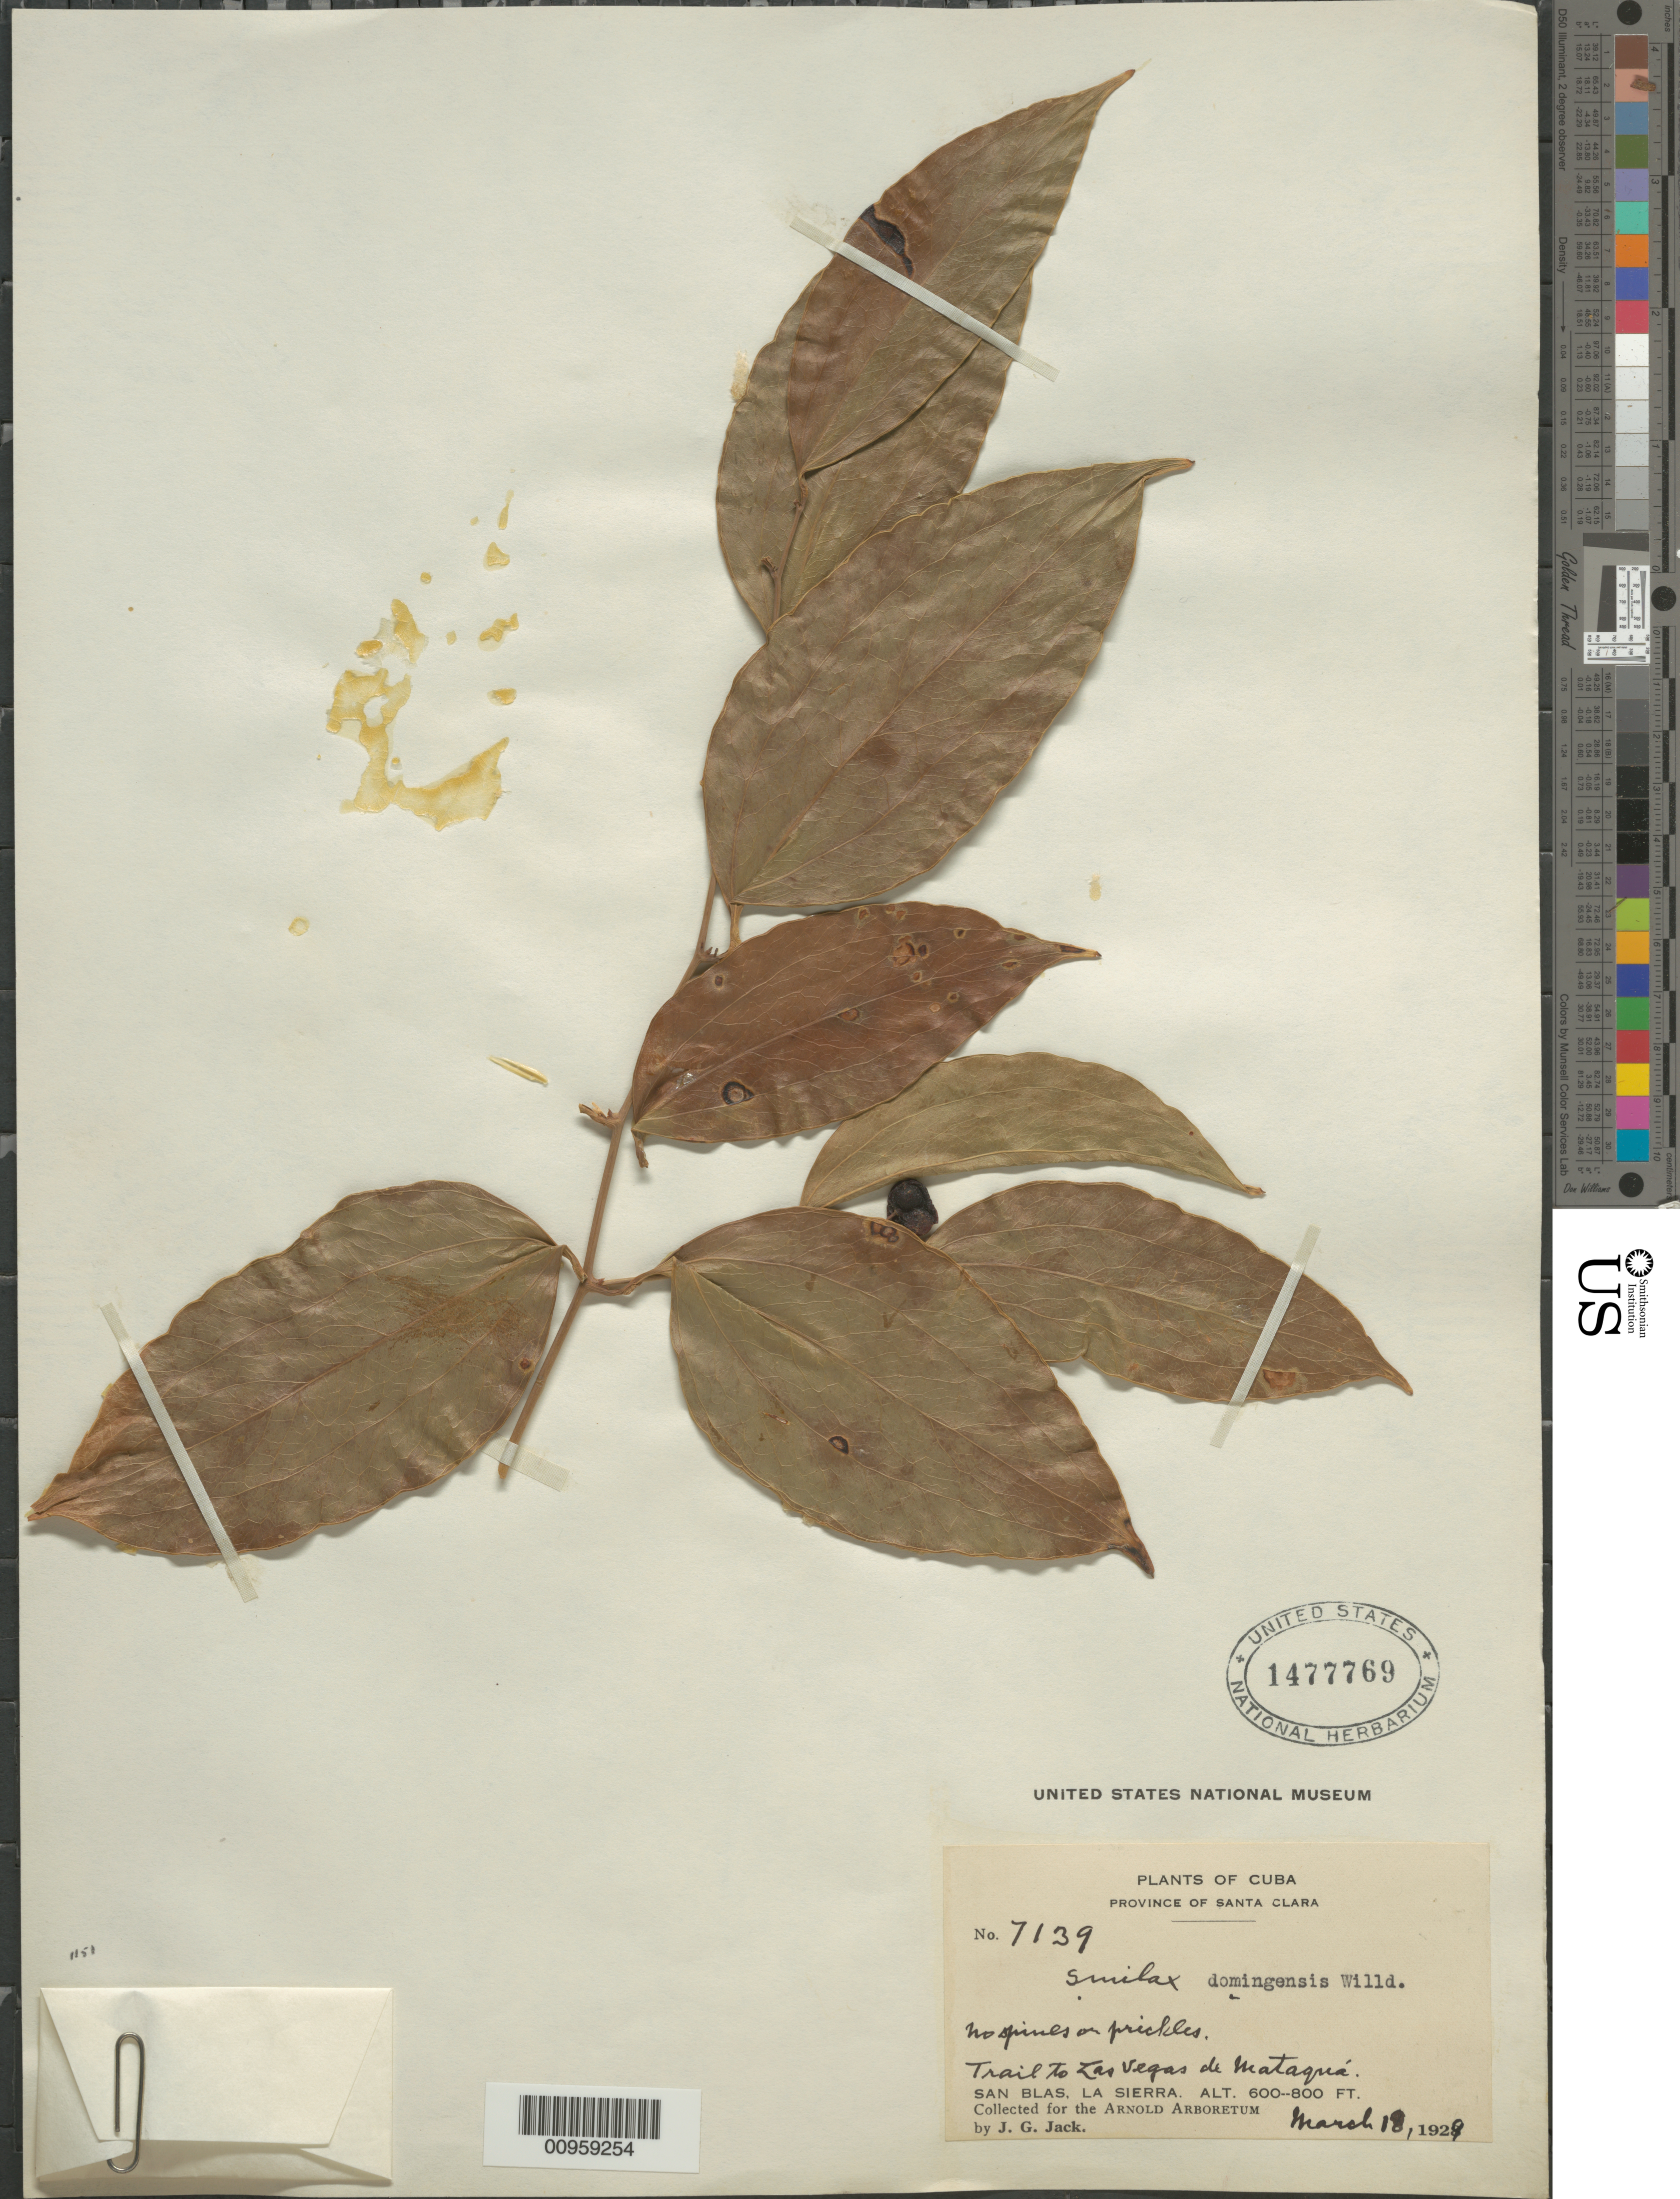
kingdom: Plantae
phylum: Tracheophyta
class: Liliopsida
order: Liliales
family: Smilacaceae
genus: Smilax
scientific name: Smilax domingensis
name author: Willd.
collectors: J. G. Jack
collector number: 7139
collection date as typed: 18 Mar 1929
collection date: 1929-03-18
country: Cuba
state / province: Las Villas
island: Cuba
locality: San Blas, La Sierra, trail to Las Vegas de Mataguá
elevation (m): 183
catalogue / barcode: US 1477769